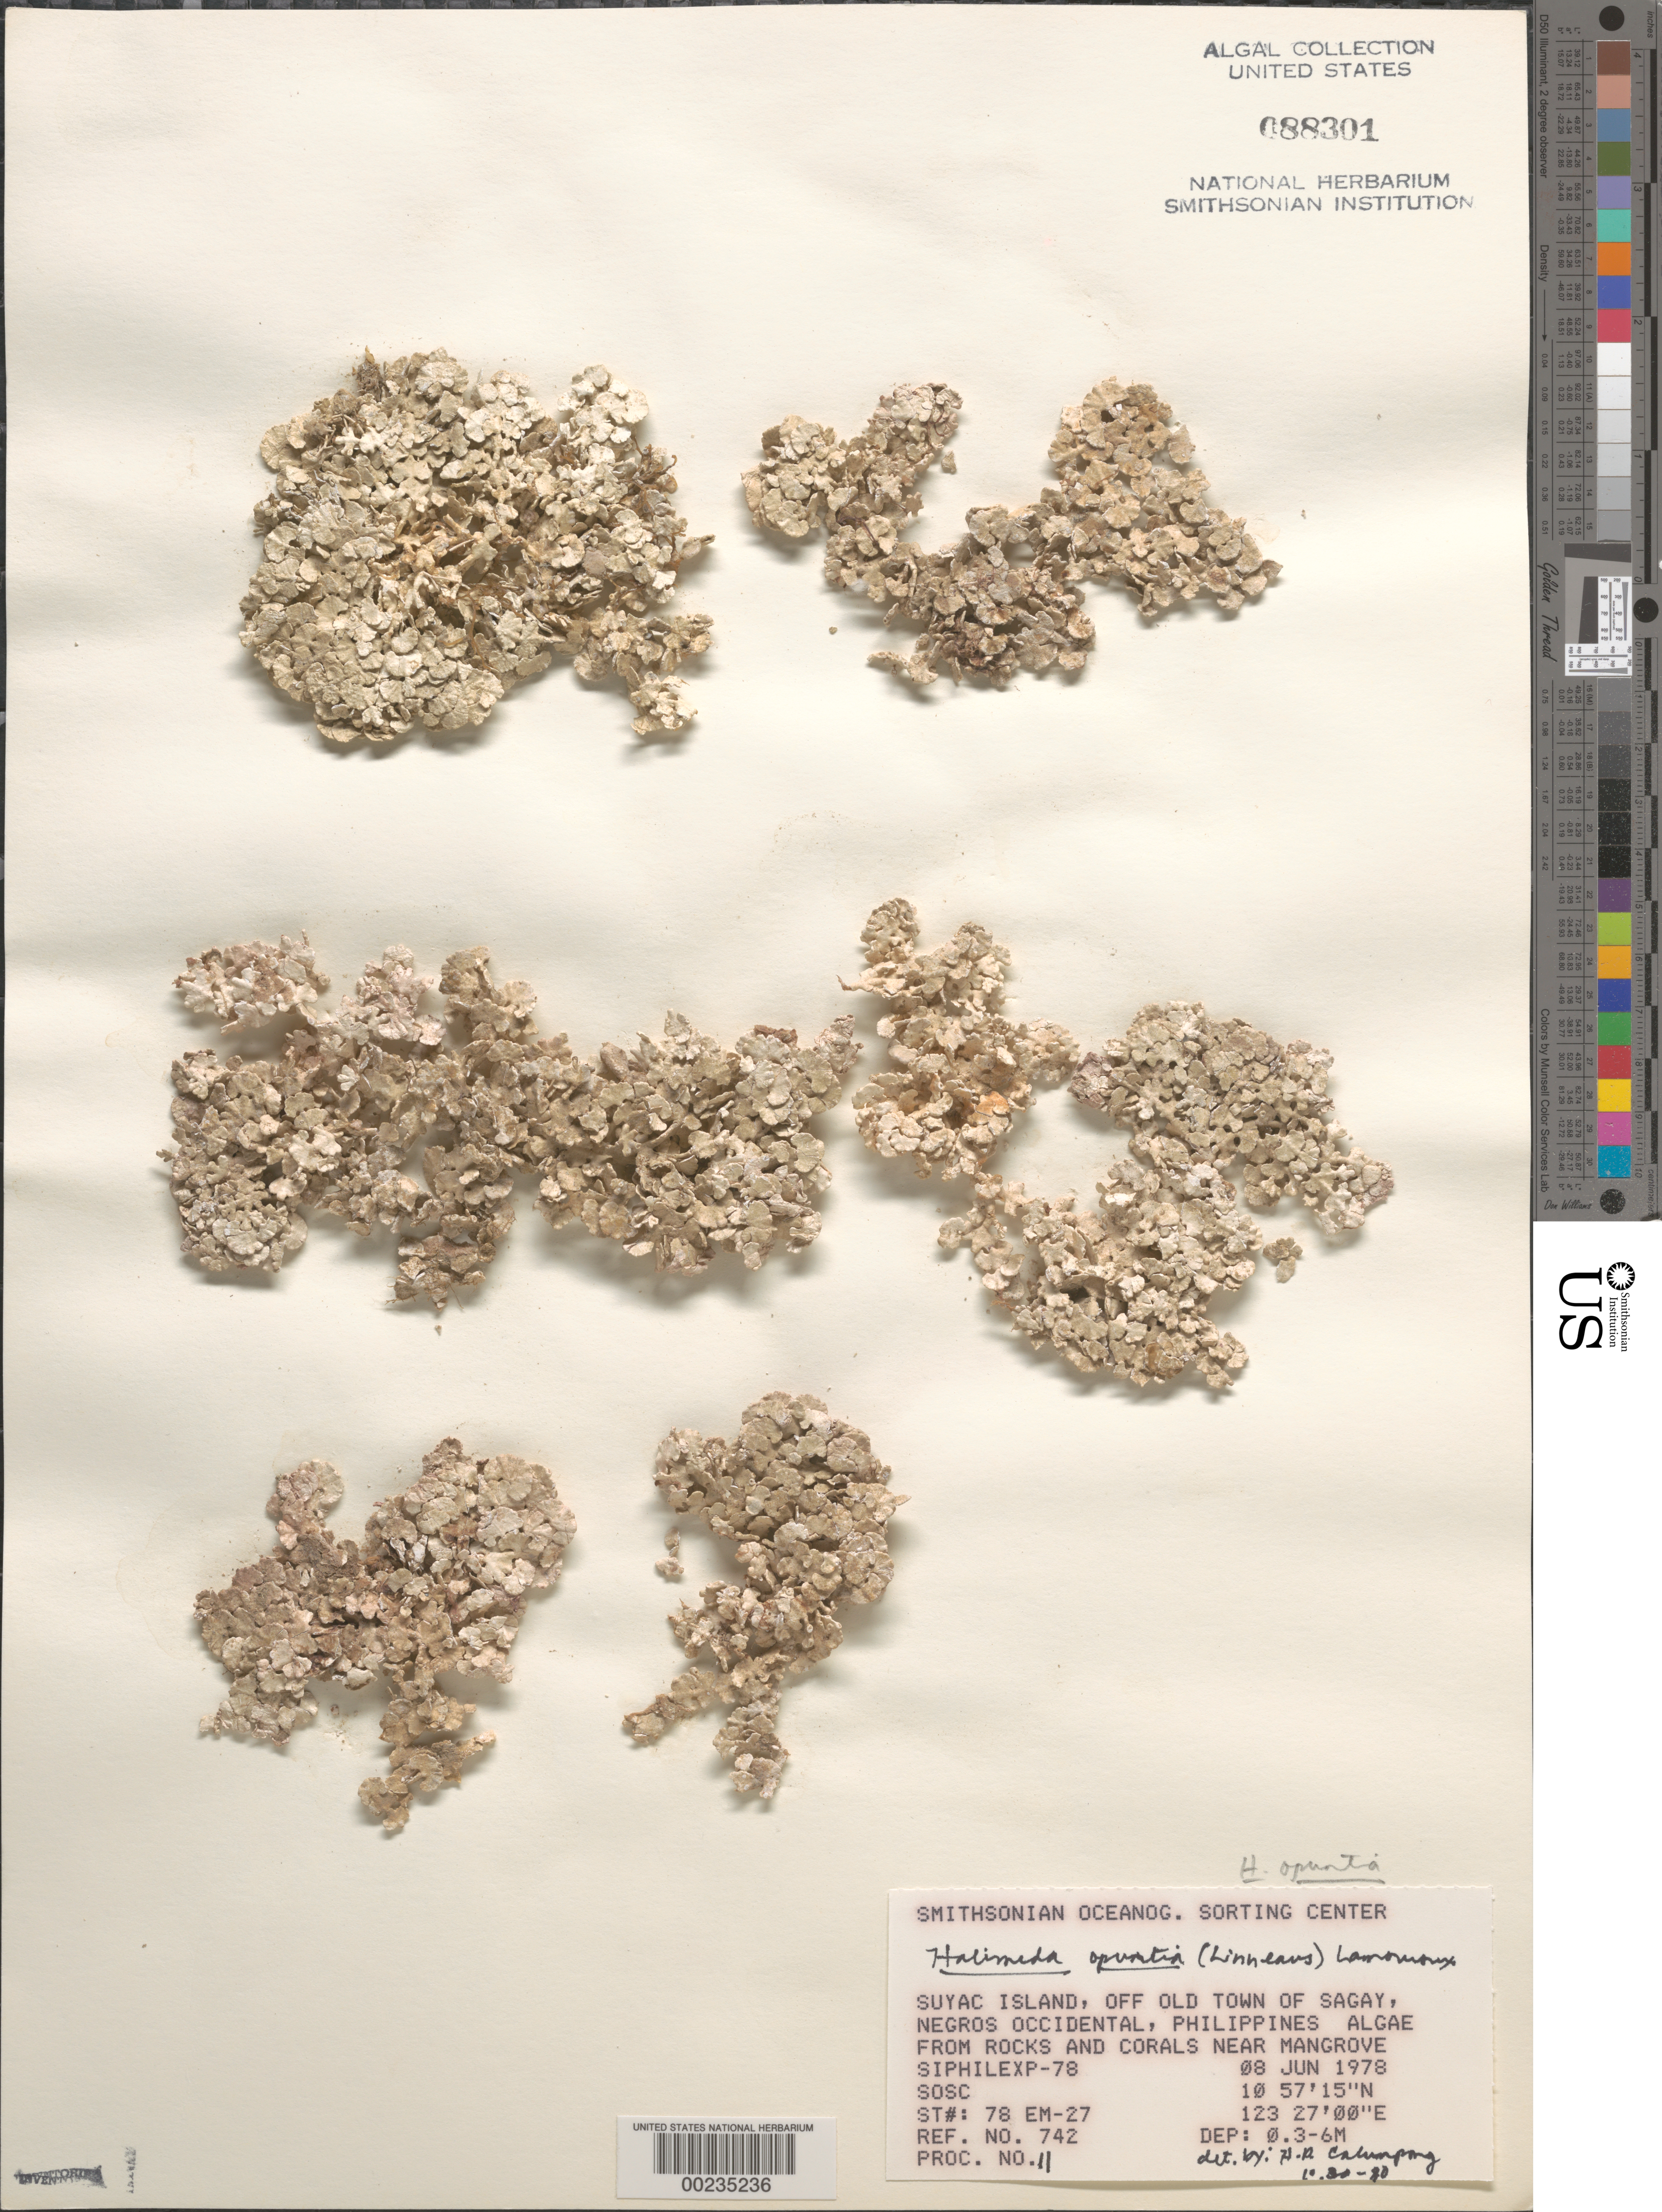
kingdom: Plantae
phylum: Chlorophyta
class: Ulvophyceae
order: Bryopsidales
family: Halimedaceae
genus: Halimeda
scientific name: Halimeda opuntia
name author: (L.) J.V.Lamouroux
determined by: Calumpong, H. P.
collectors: SOSC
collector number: Station 78 Em-27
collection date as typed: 08 Jun 1978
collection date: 1978-06-08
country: Philippines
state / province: Western Visayas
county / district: Negros Occidental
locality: Suyac island, off sagay, negros occidental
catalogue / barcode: US 88301